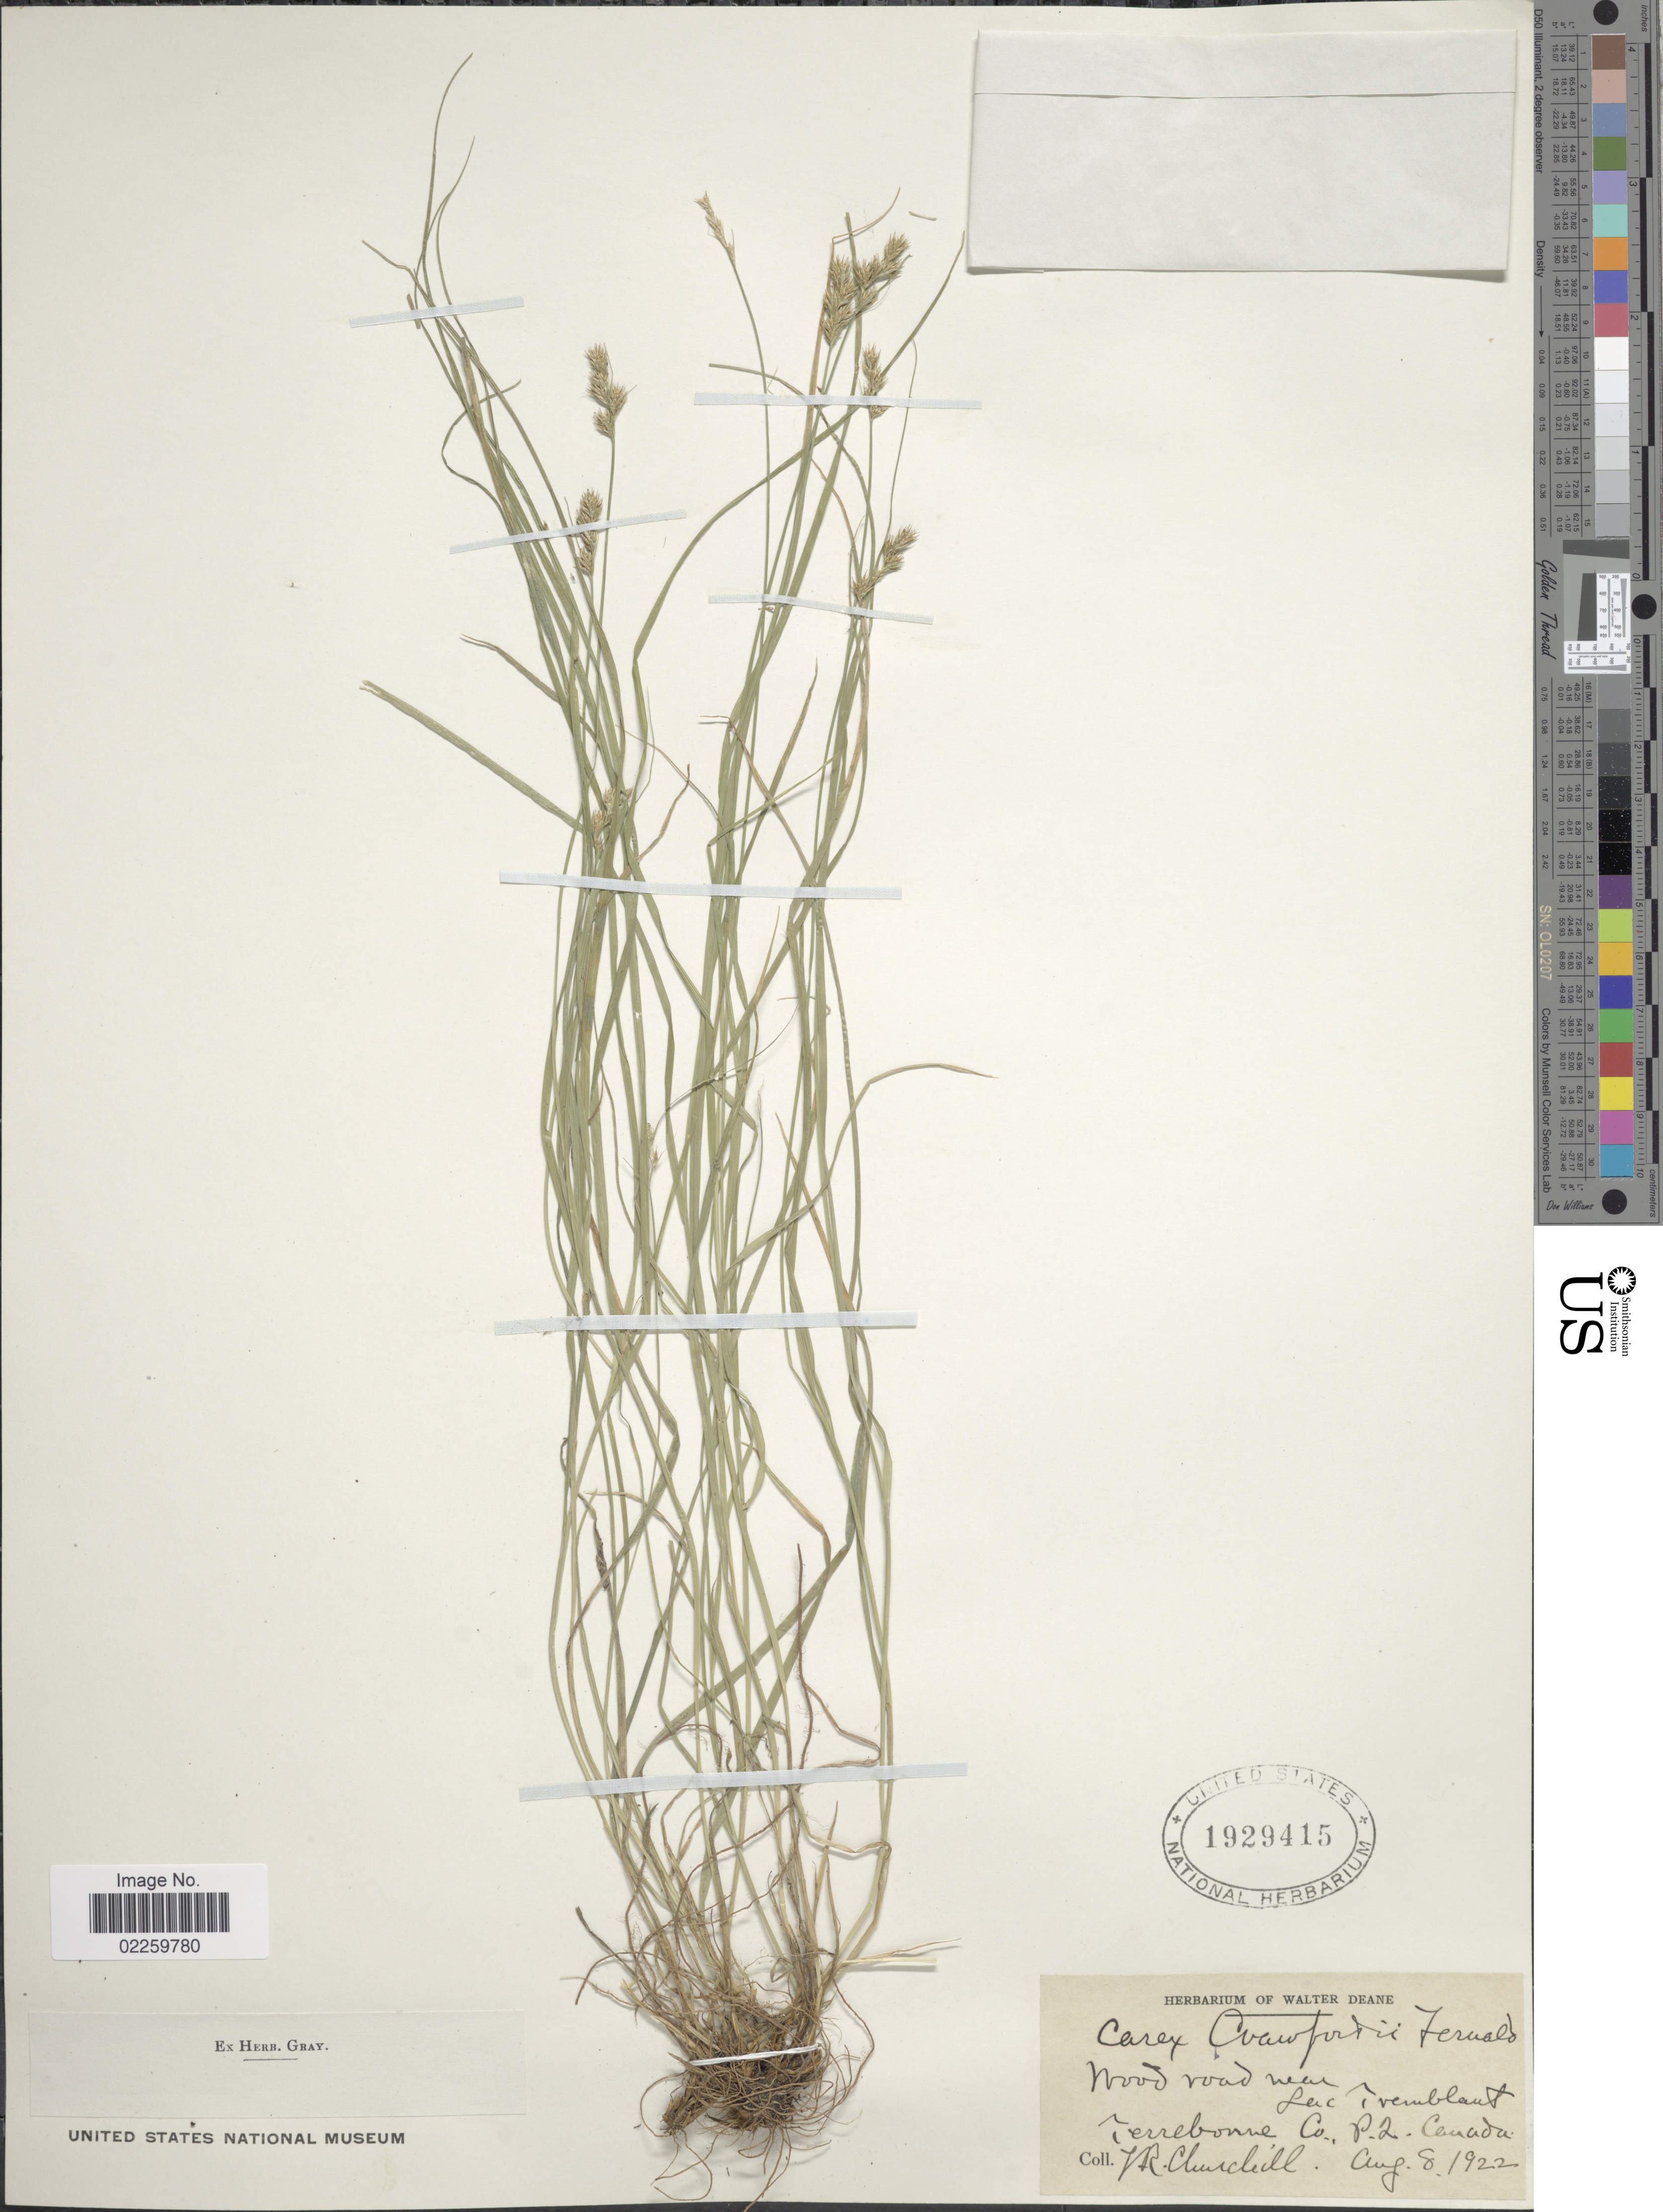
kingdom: Plantae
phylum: Tracheophyta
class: Liliopsida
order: Poales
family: Cyperaceae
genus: Carex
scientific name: Carex crawfordii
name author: Fernald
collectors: J. Churchill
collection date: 1922-08-08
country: Canada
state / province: Quebec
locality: Wood road near Lac Tremblant, Terrebonne Co.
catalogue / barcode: US 1929415